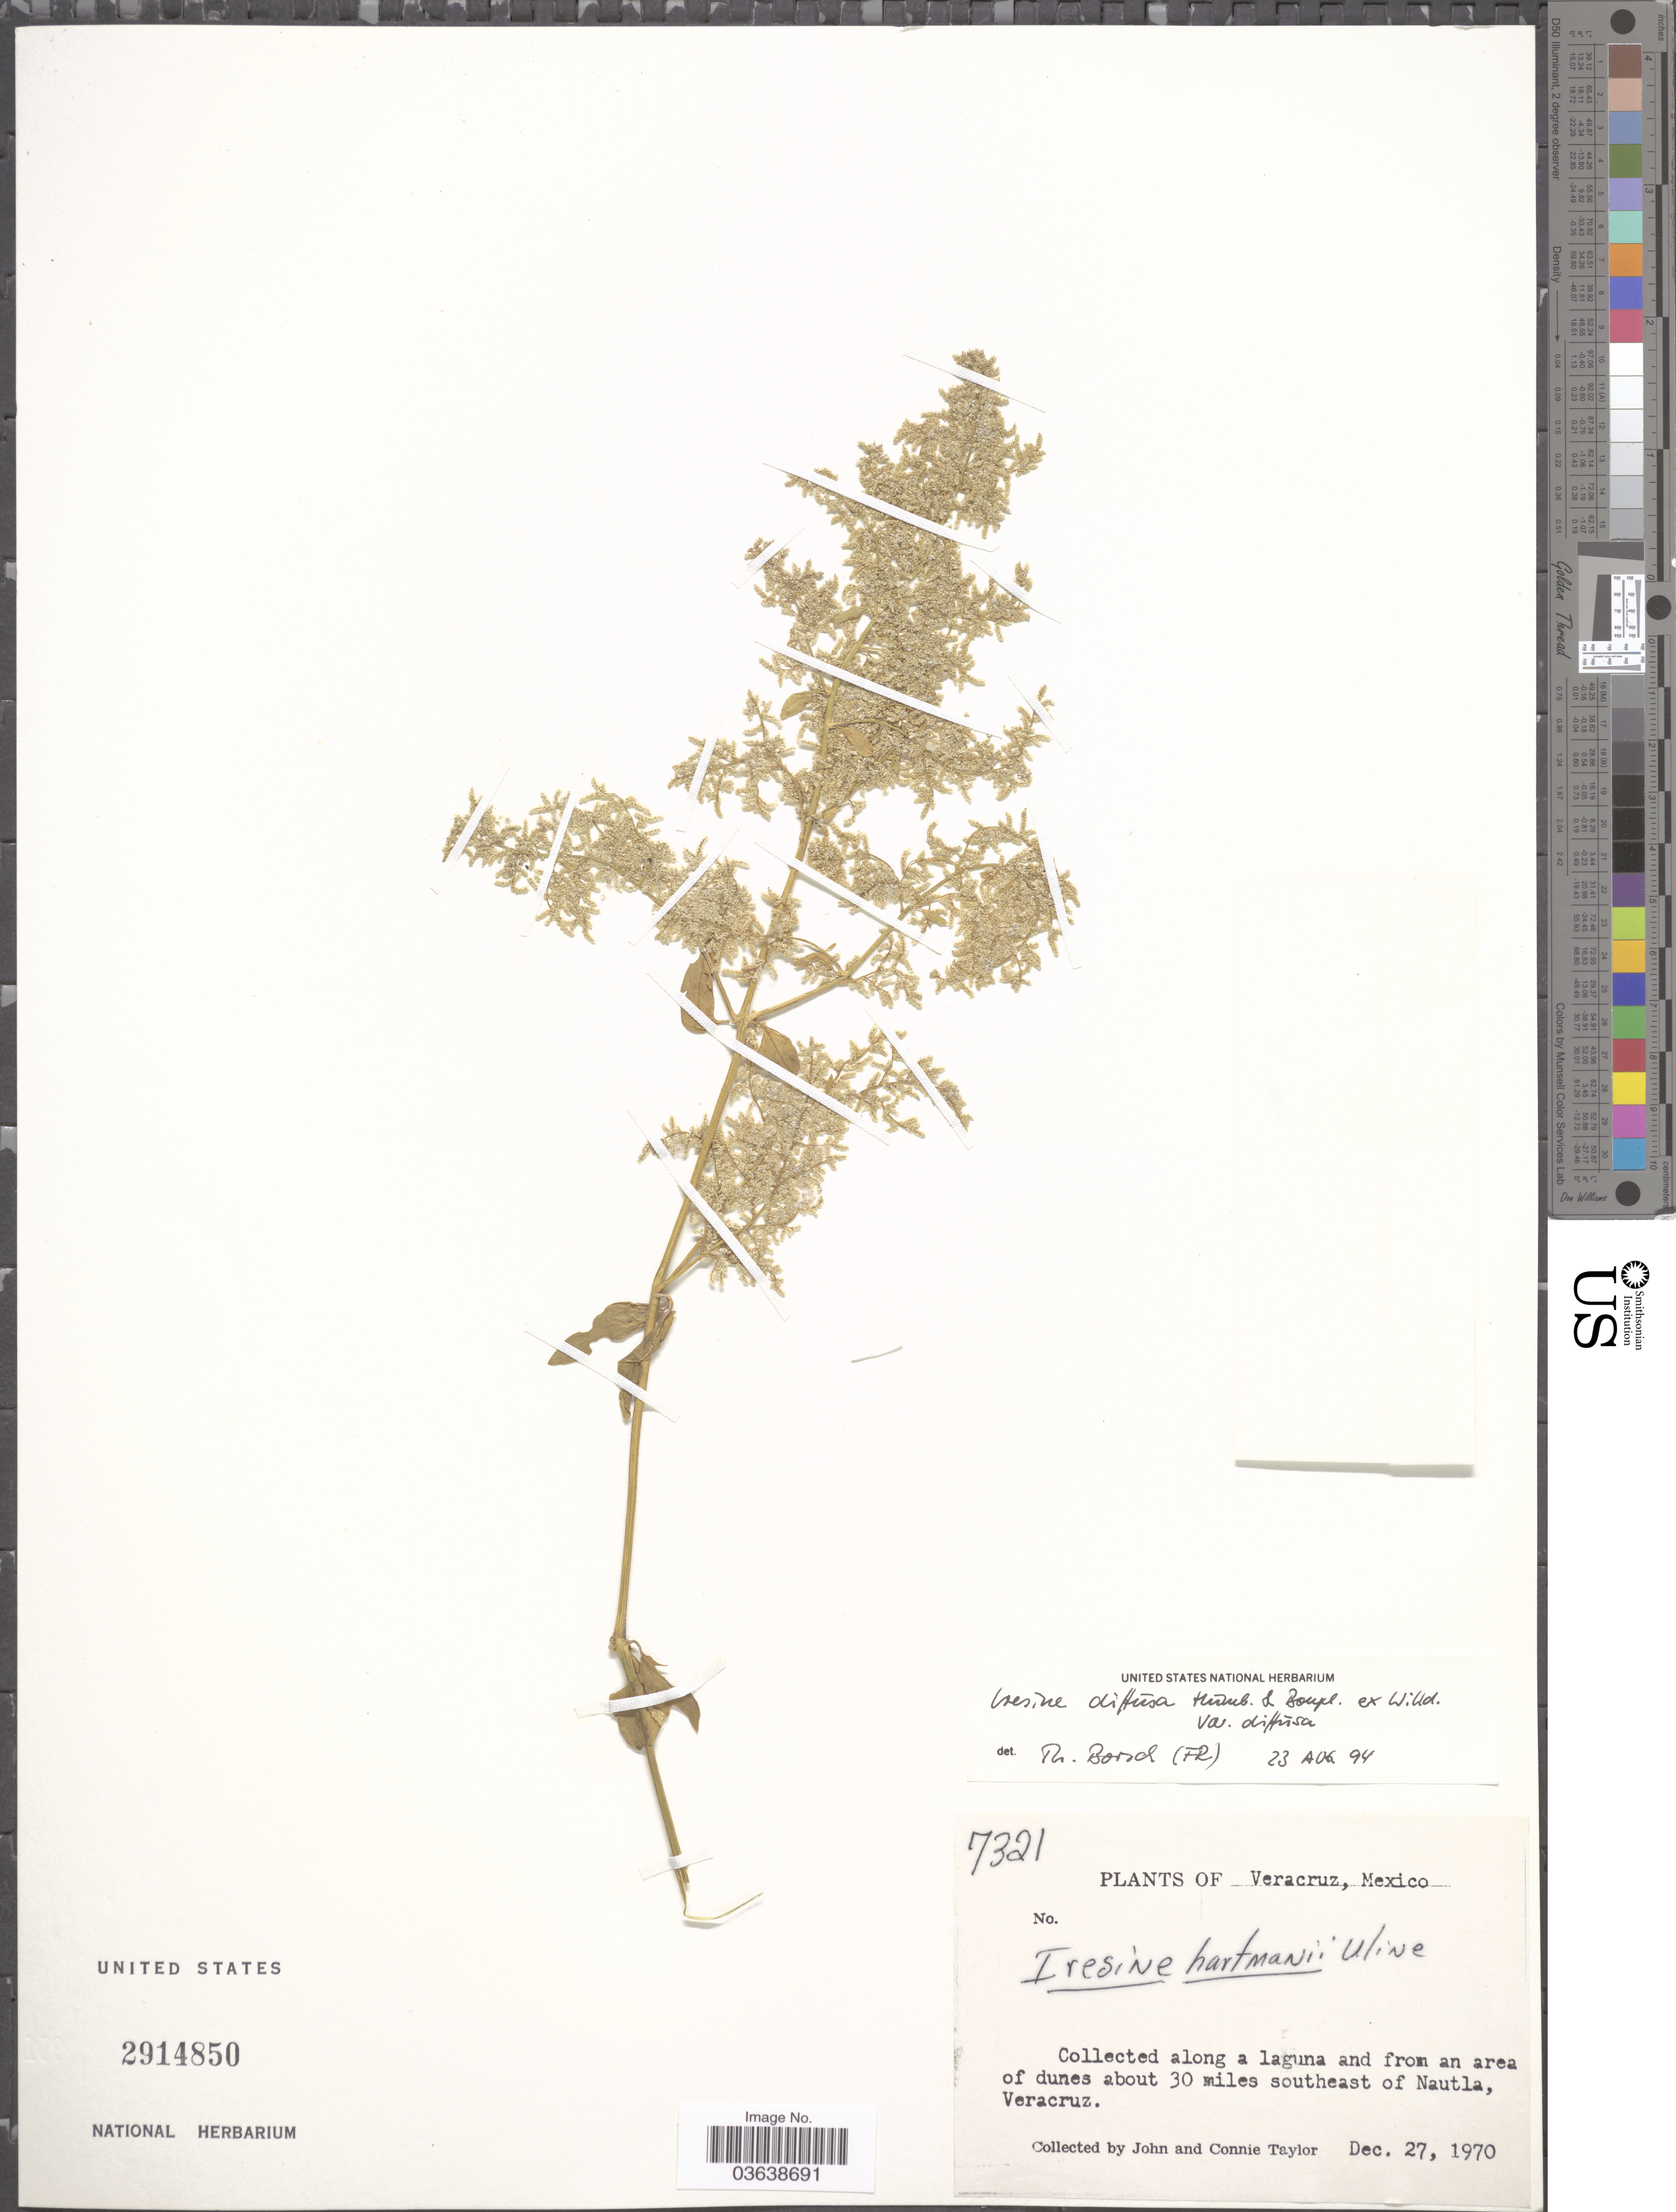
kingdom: Plantae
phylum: Tracheophyta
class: Magnoliopsida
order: Caryophyllales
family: Amaranthaceae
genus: Iresine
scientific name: Iresine celosia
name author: L.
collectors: J. Taylor & C. Taylor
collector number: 7321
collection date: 1970-12-27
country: Mexico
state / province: Veracruz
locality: Veracruz. Along a laguna and from an area of dunes about 30 miles southeast of Nautla.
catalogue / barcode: US 2914850